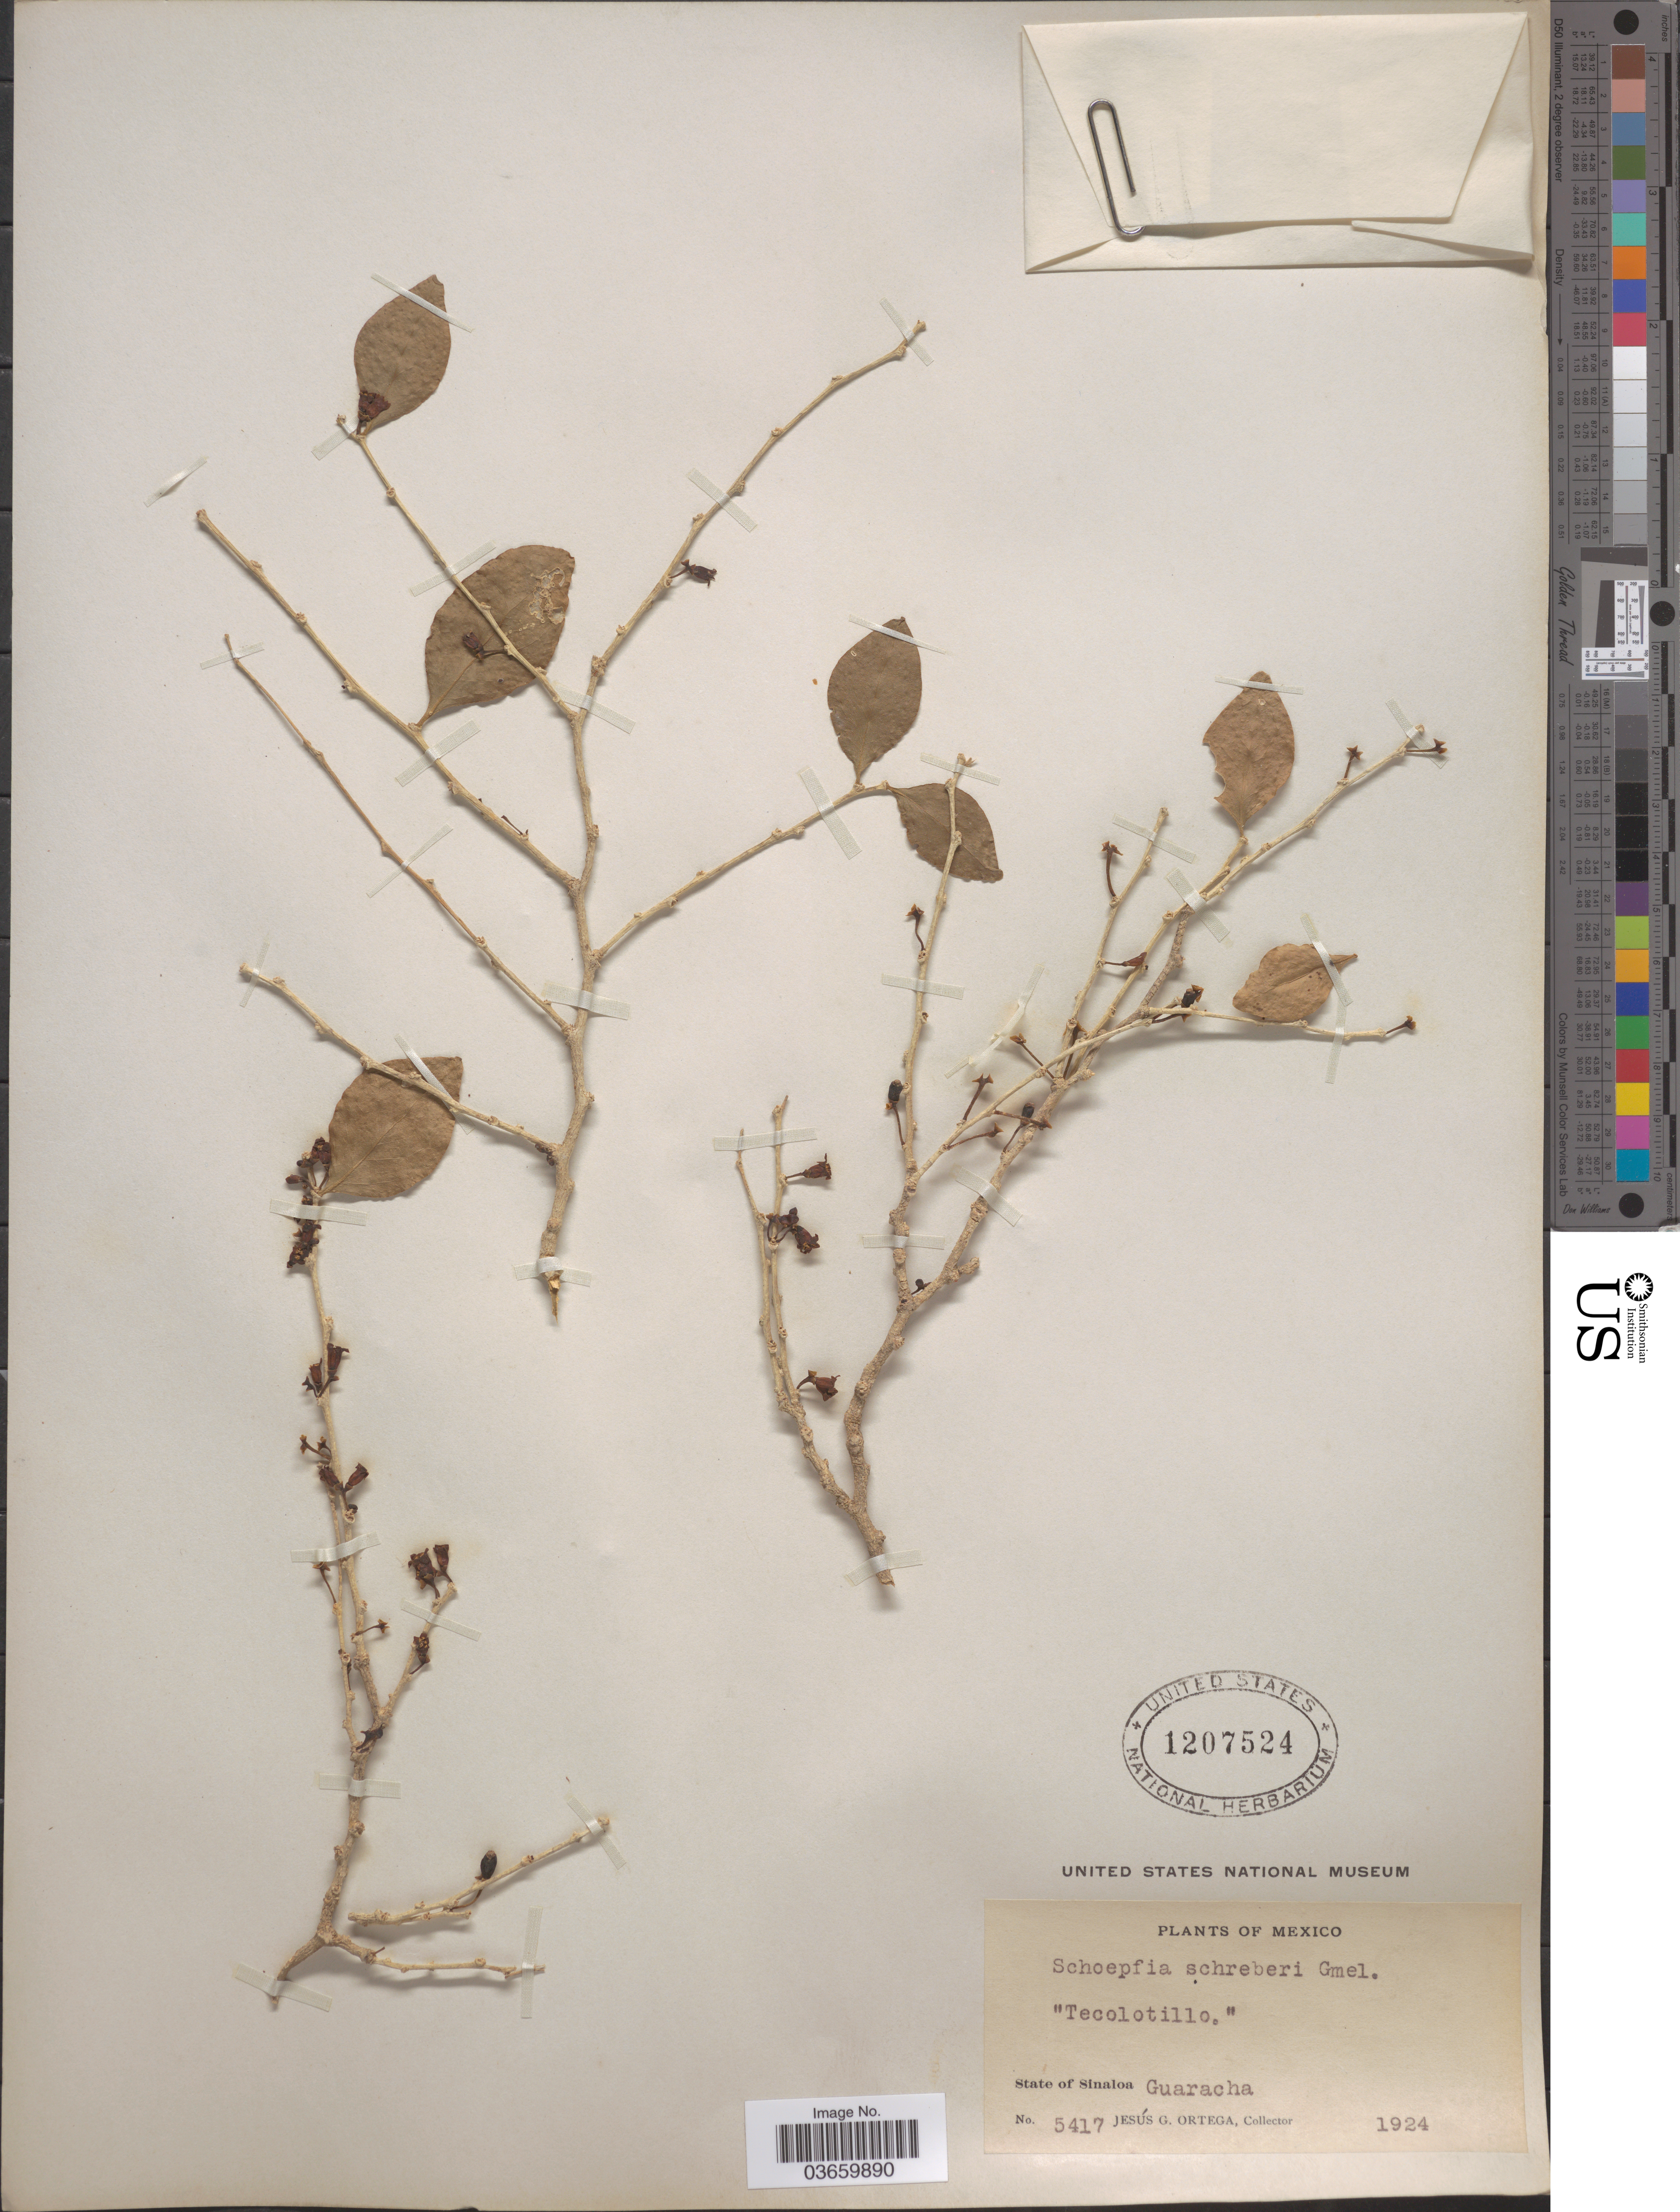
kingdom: Plantae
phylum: Tracheophyta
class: Magnoliopsida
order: Santalales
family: Schoepfiaceae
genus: Schoepfia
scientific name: Schoepfia schreberi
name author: J.F. Gmel.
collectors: J. Ortega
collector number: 5417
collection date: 1924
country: Mexico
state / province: Sinaloa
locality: Guaracha.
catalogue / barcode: US 1207524